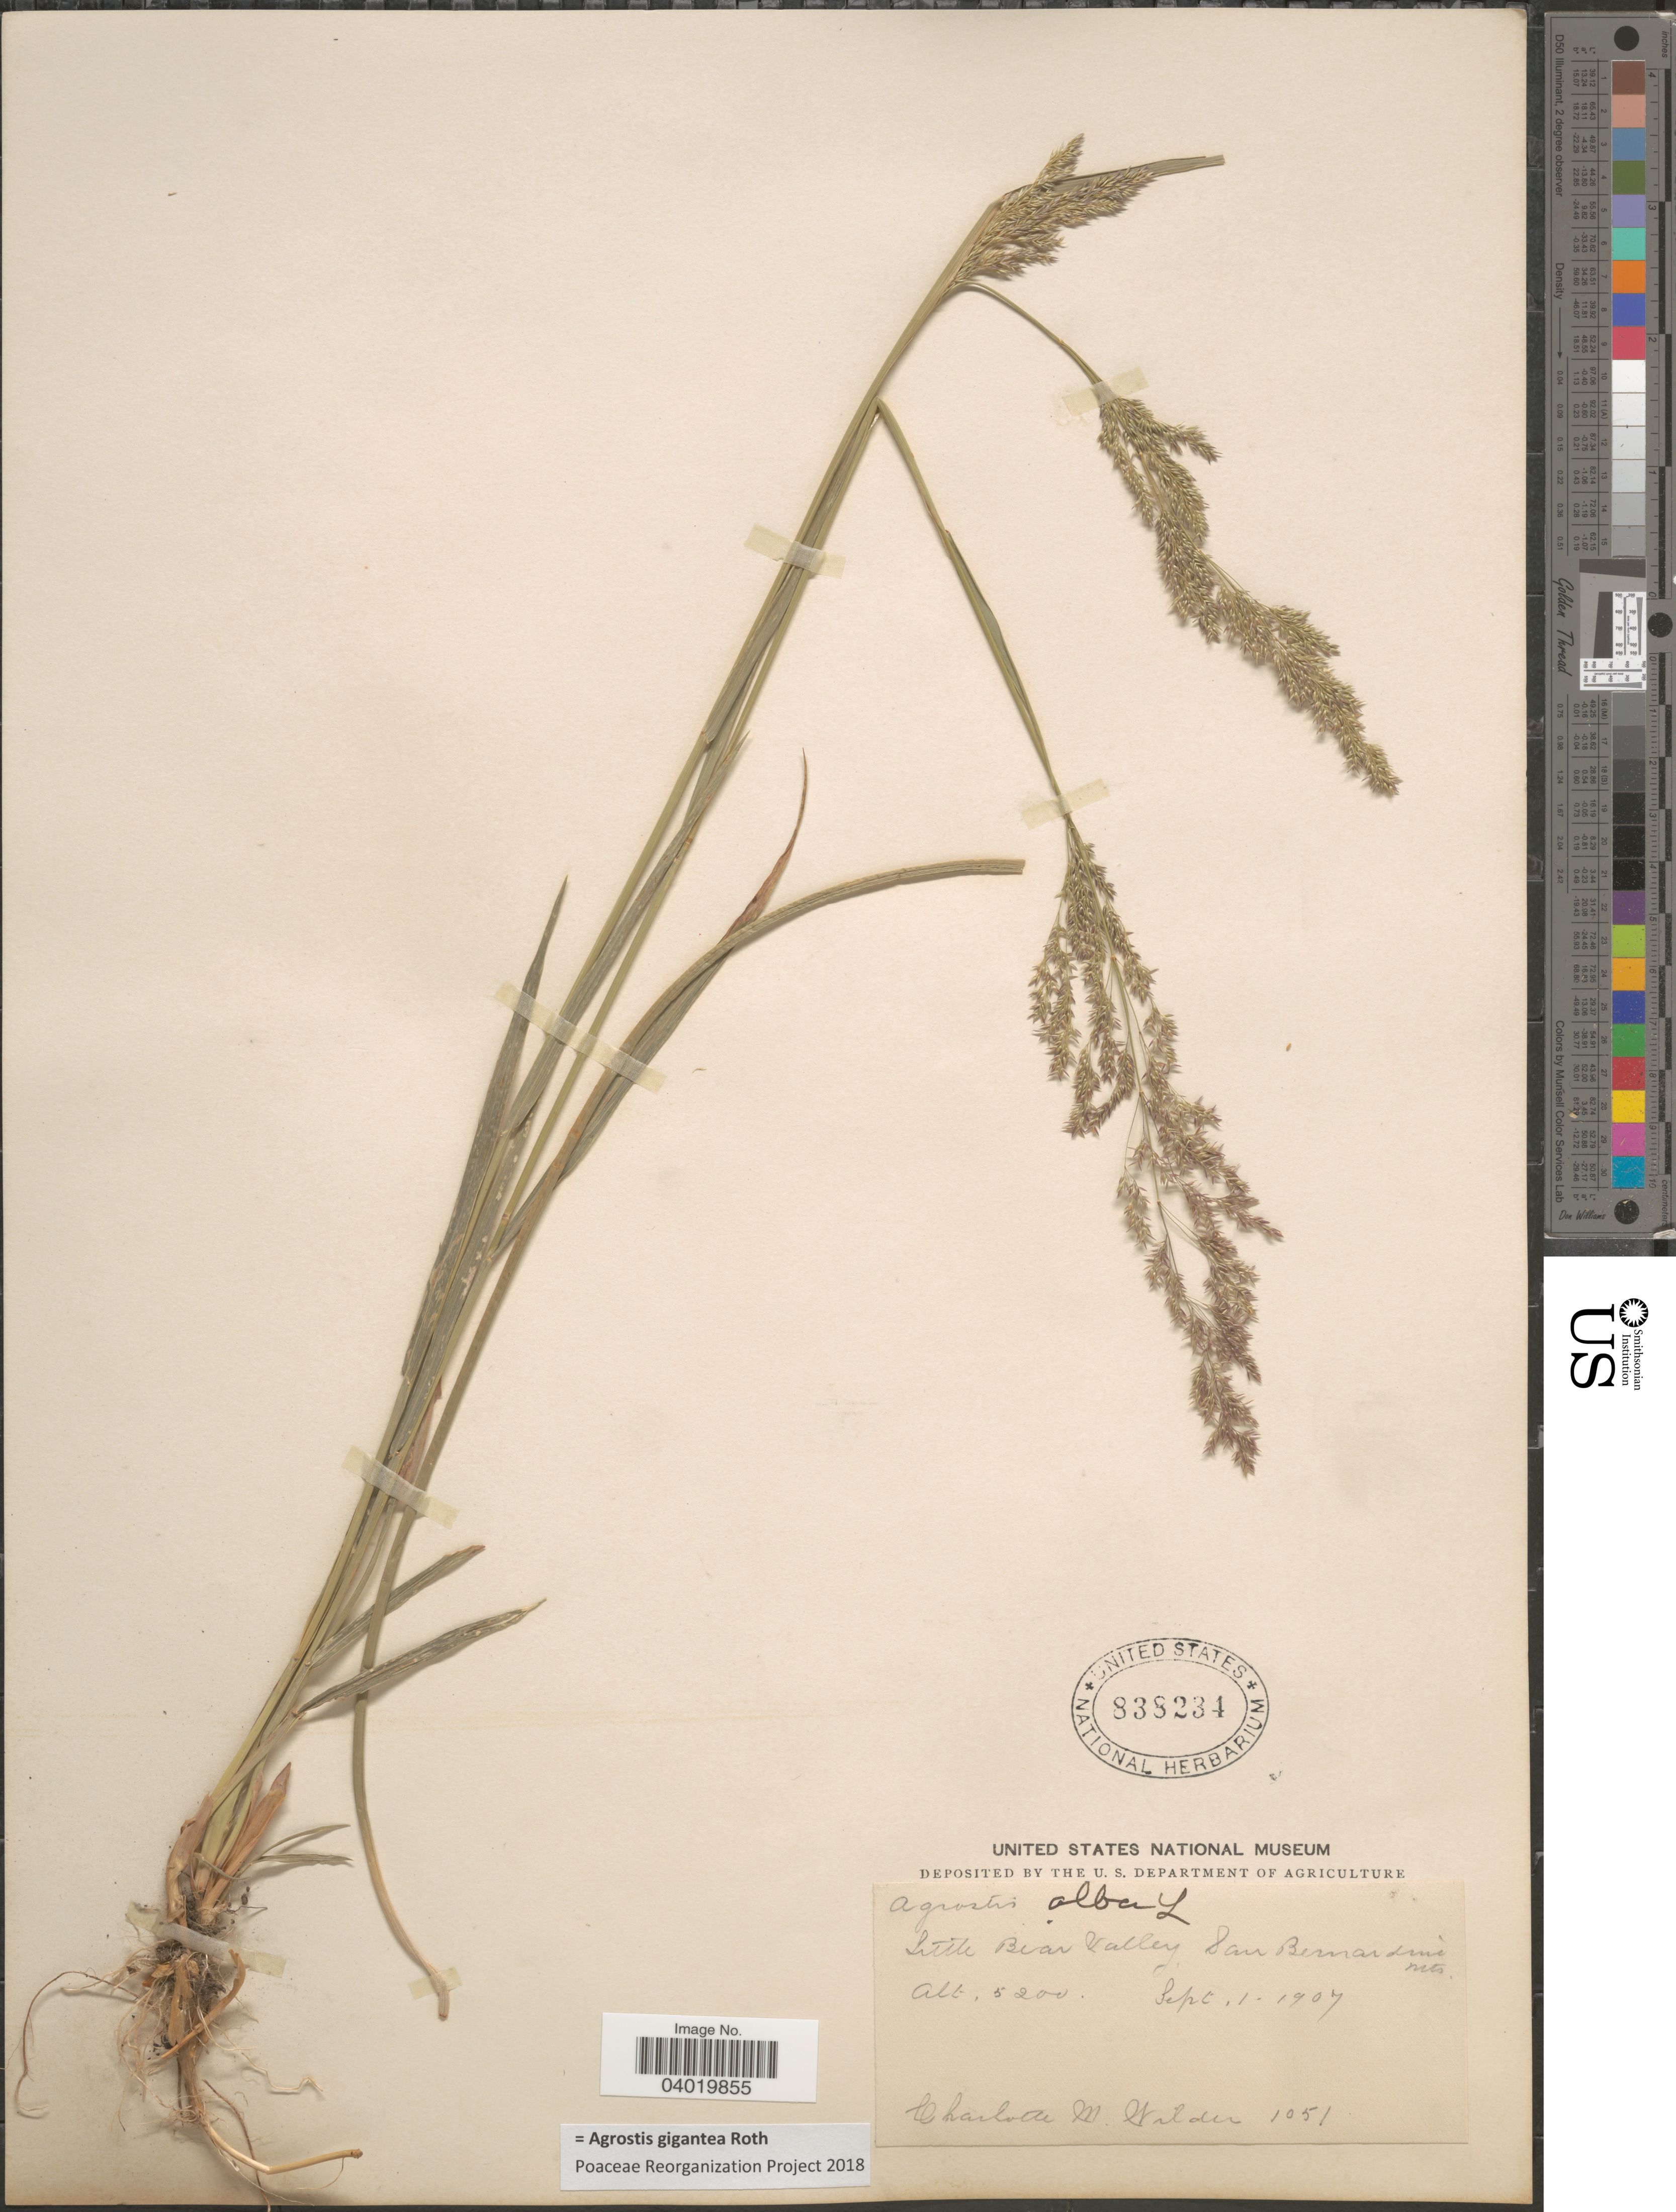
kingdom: Plantae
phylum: Tracheophyta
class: Liliopsida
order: Poales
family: Poaceae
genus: Agrostis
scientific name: Agrostis gigantea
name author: Roth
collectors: C. Wilder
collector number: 1051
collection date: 1907-09-01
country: United States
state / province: California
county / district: San Bernardino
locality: Little Bear Valley. San Bernardino Mts.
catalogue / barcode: US 838234